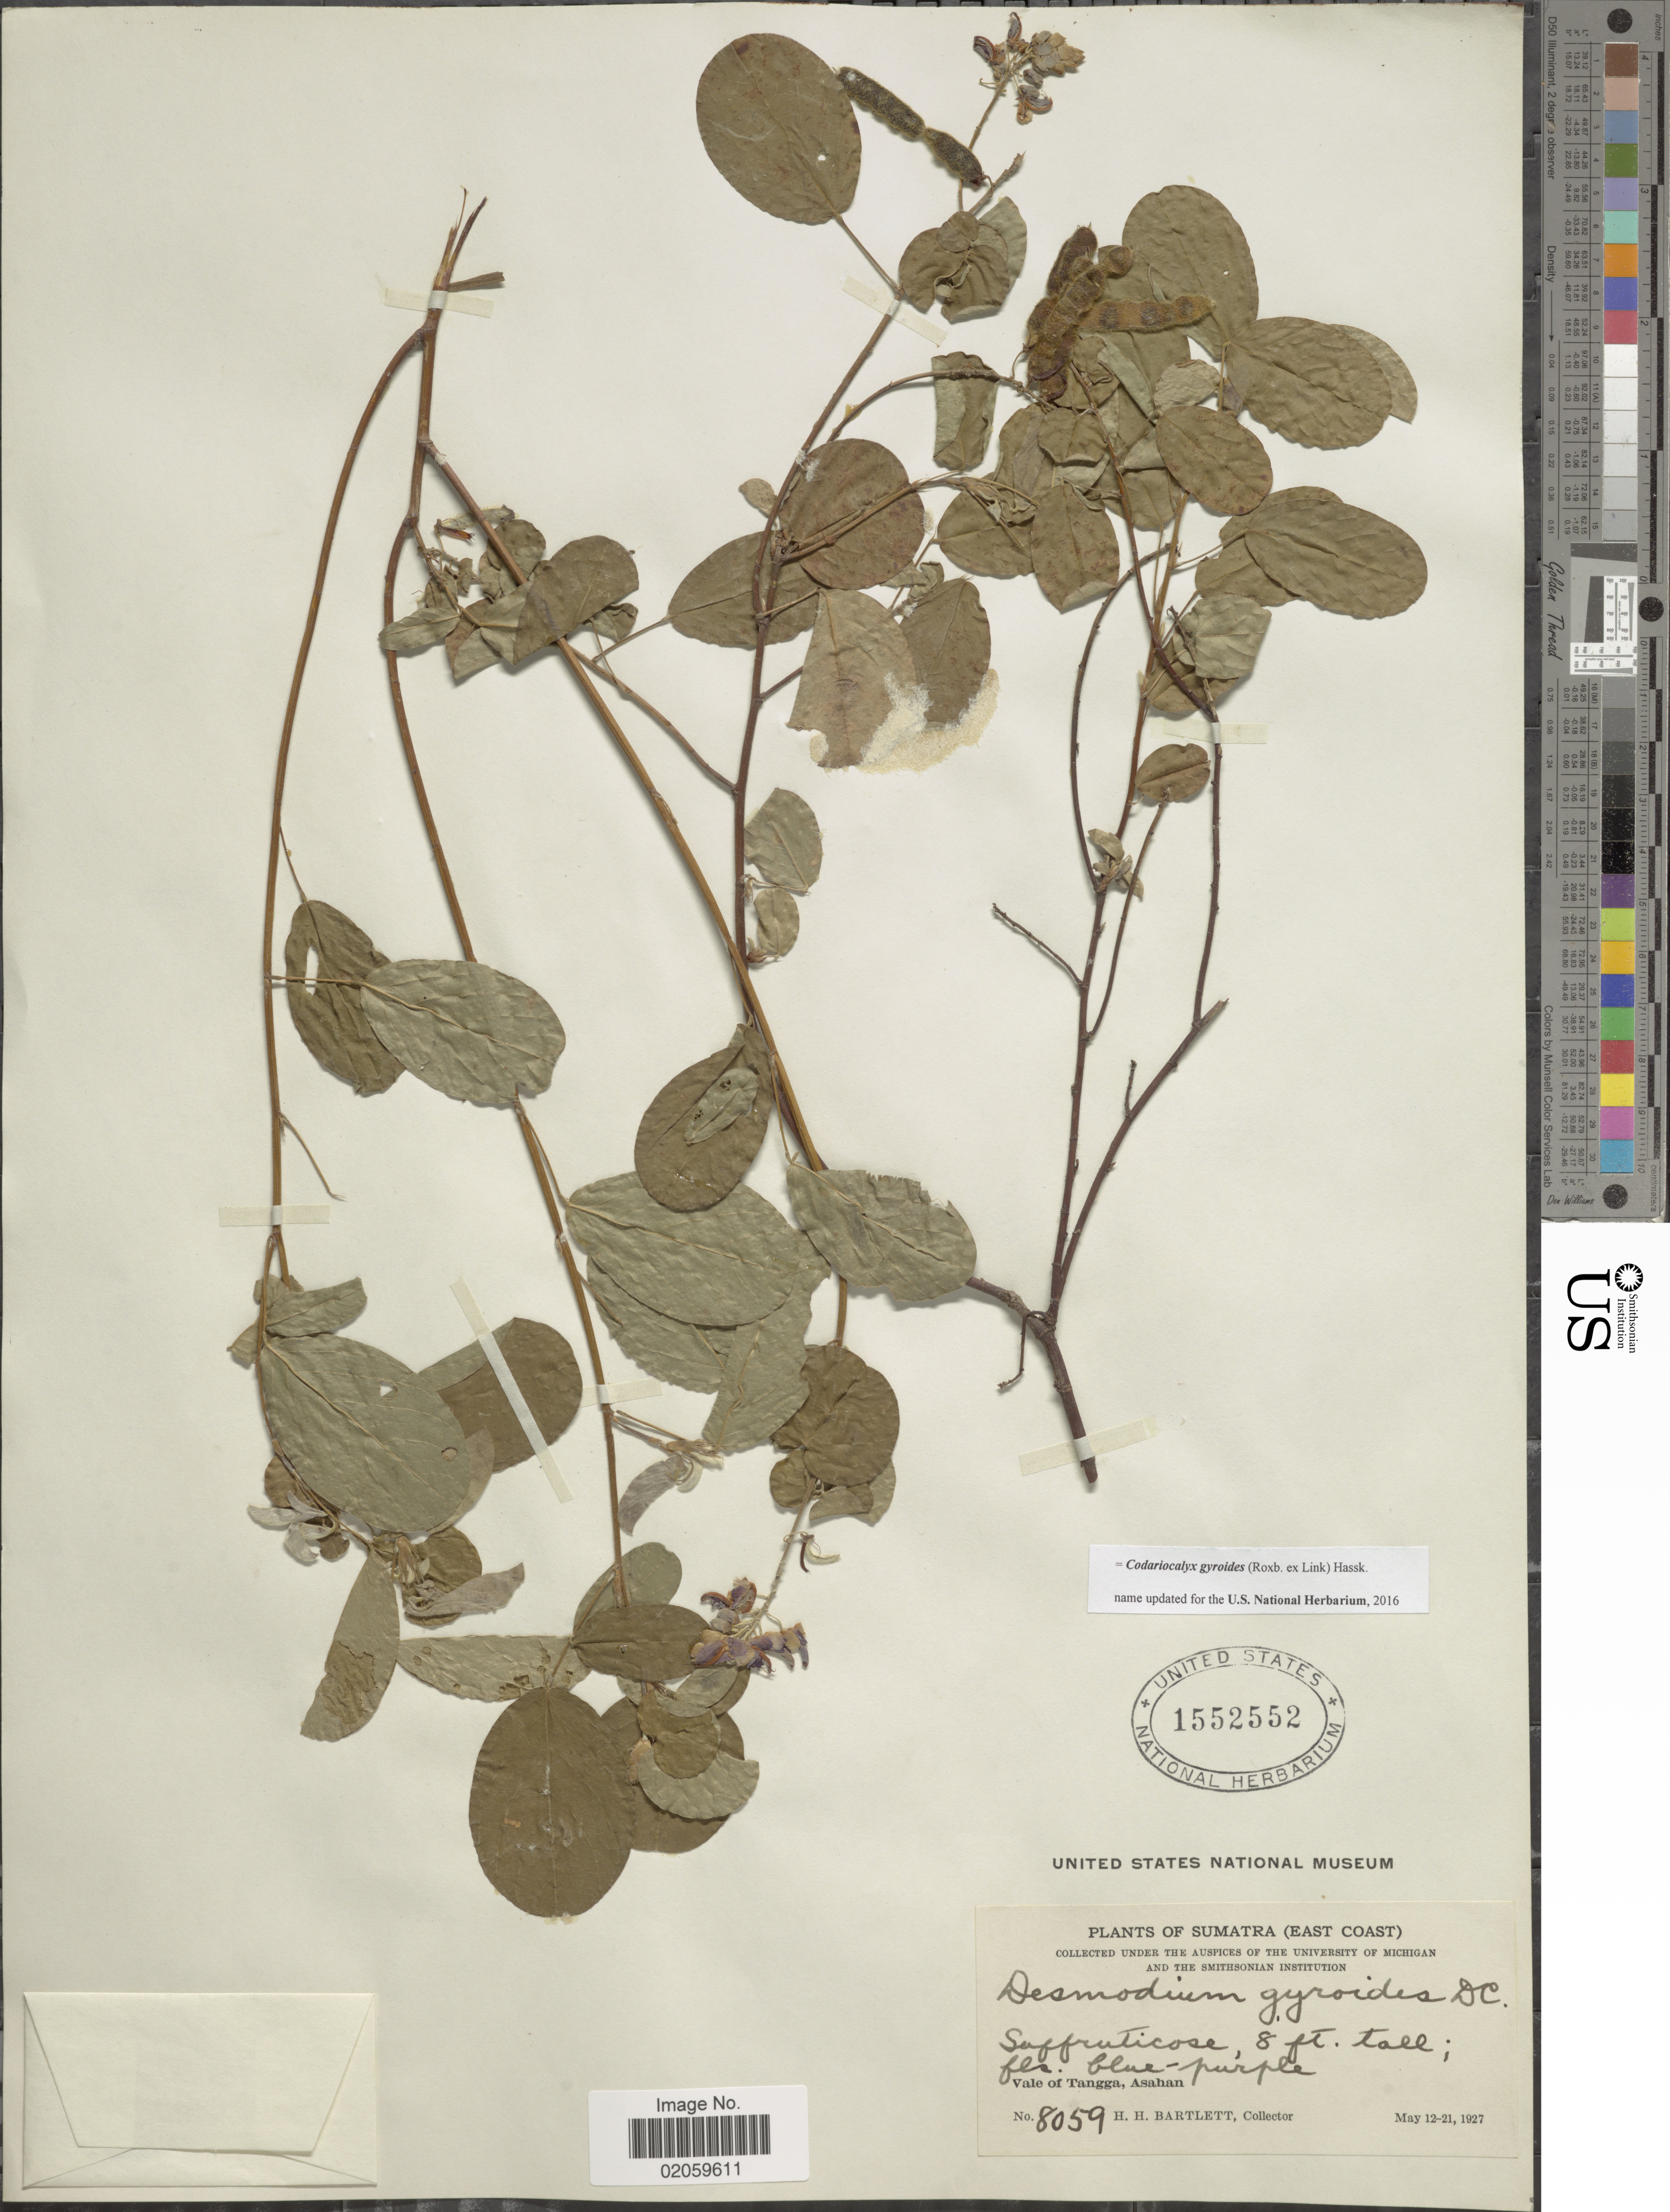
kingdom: Plantae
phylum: Tracheophyta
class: Magnoliopsida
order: Fabales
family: Fabaceae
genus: Codariocalyx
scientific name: Codariocalyx gyroides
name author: (Roxb. & Link) X.Y. Zhu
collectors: H. H. Bartlett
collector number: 8059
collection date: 1927-05-12/1927-05-21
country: Indonesia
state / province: Sumatra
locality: East Coast, Vale of Tangga, Asahan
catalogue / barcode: US 1552552